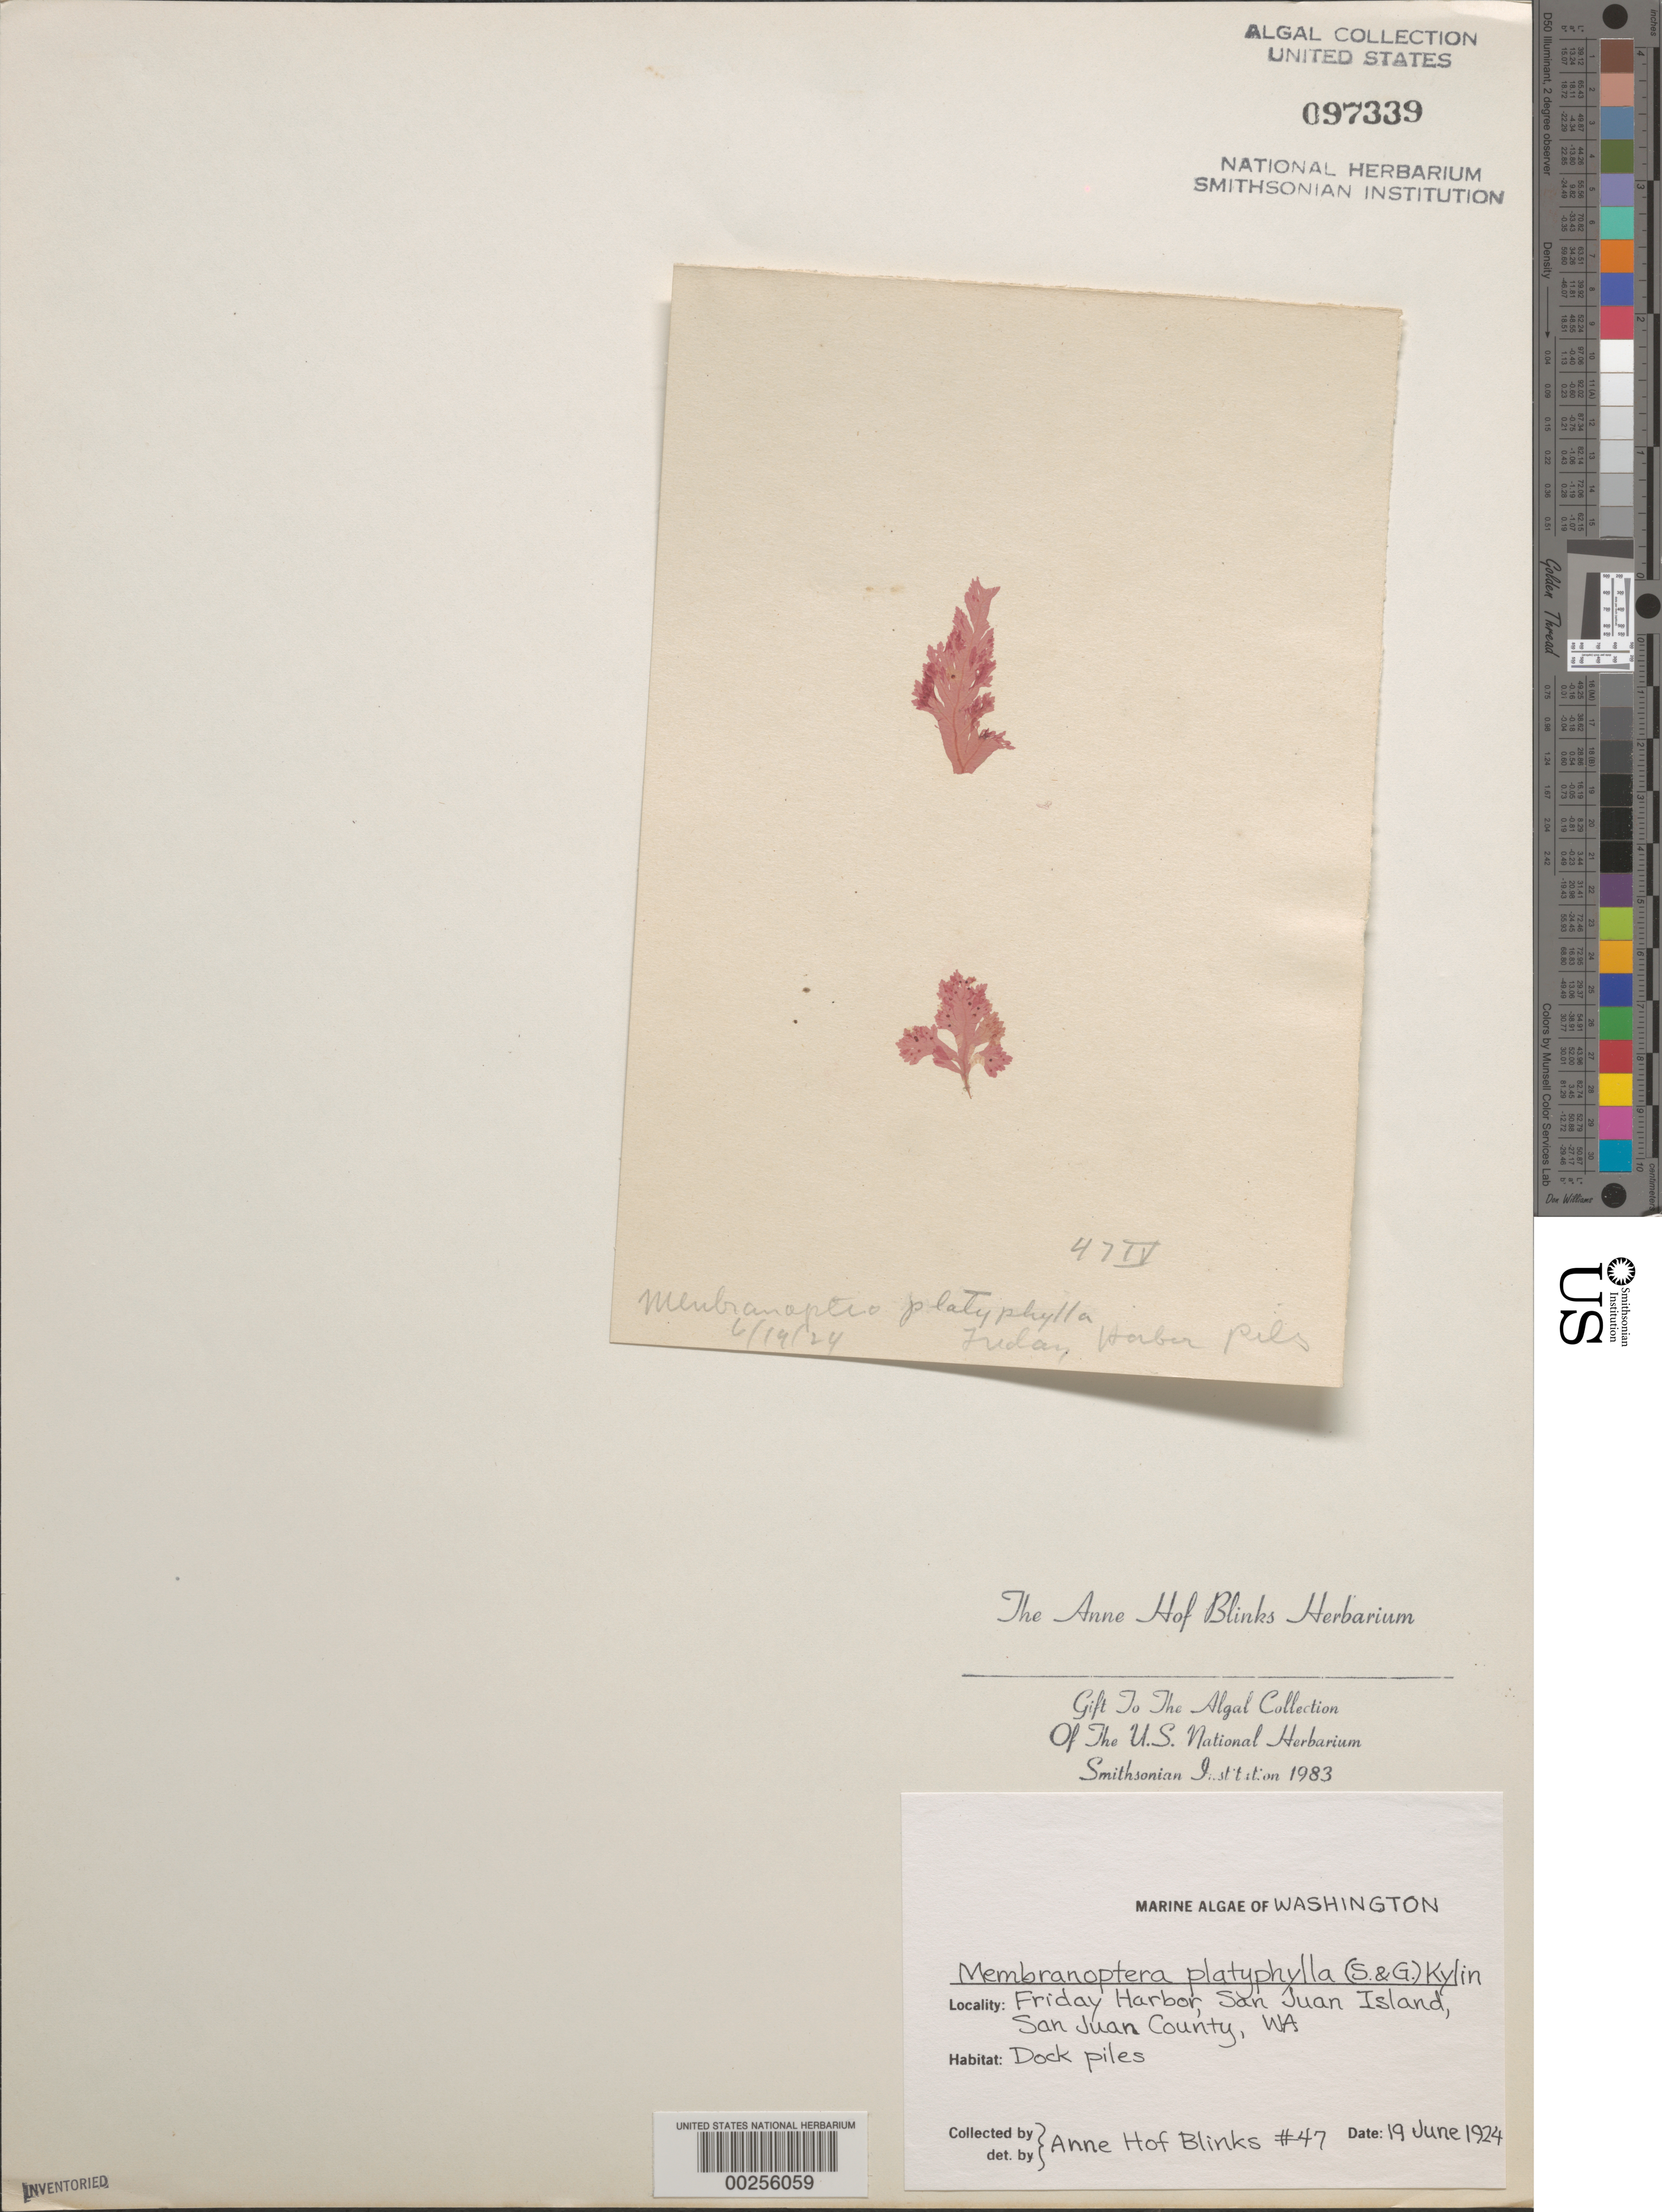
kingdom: Plantae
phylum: Rhodophyta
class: Florideophyceae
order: Ceramiales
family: Delesseriaceae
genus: Membranoptera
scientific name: Membranoptera platyphylla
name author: (Setch. & N.L. Gardner) Kylin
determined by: Blinks, Anne Hof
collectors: A. Blinks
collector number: AHB 47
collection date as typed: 19 Jun 1924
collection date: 1924-06-19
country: United States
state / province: Washington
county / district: San Juan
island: San Juan Island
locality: Friday Harbor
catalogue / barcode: US 97339